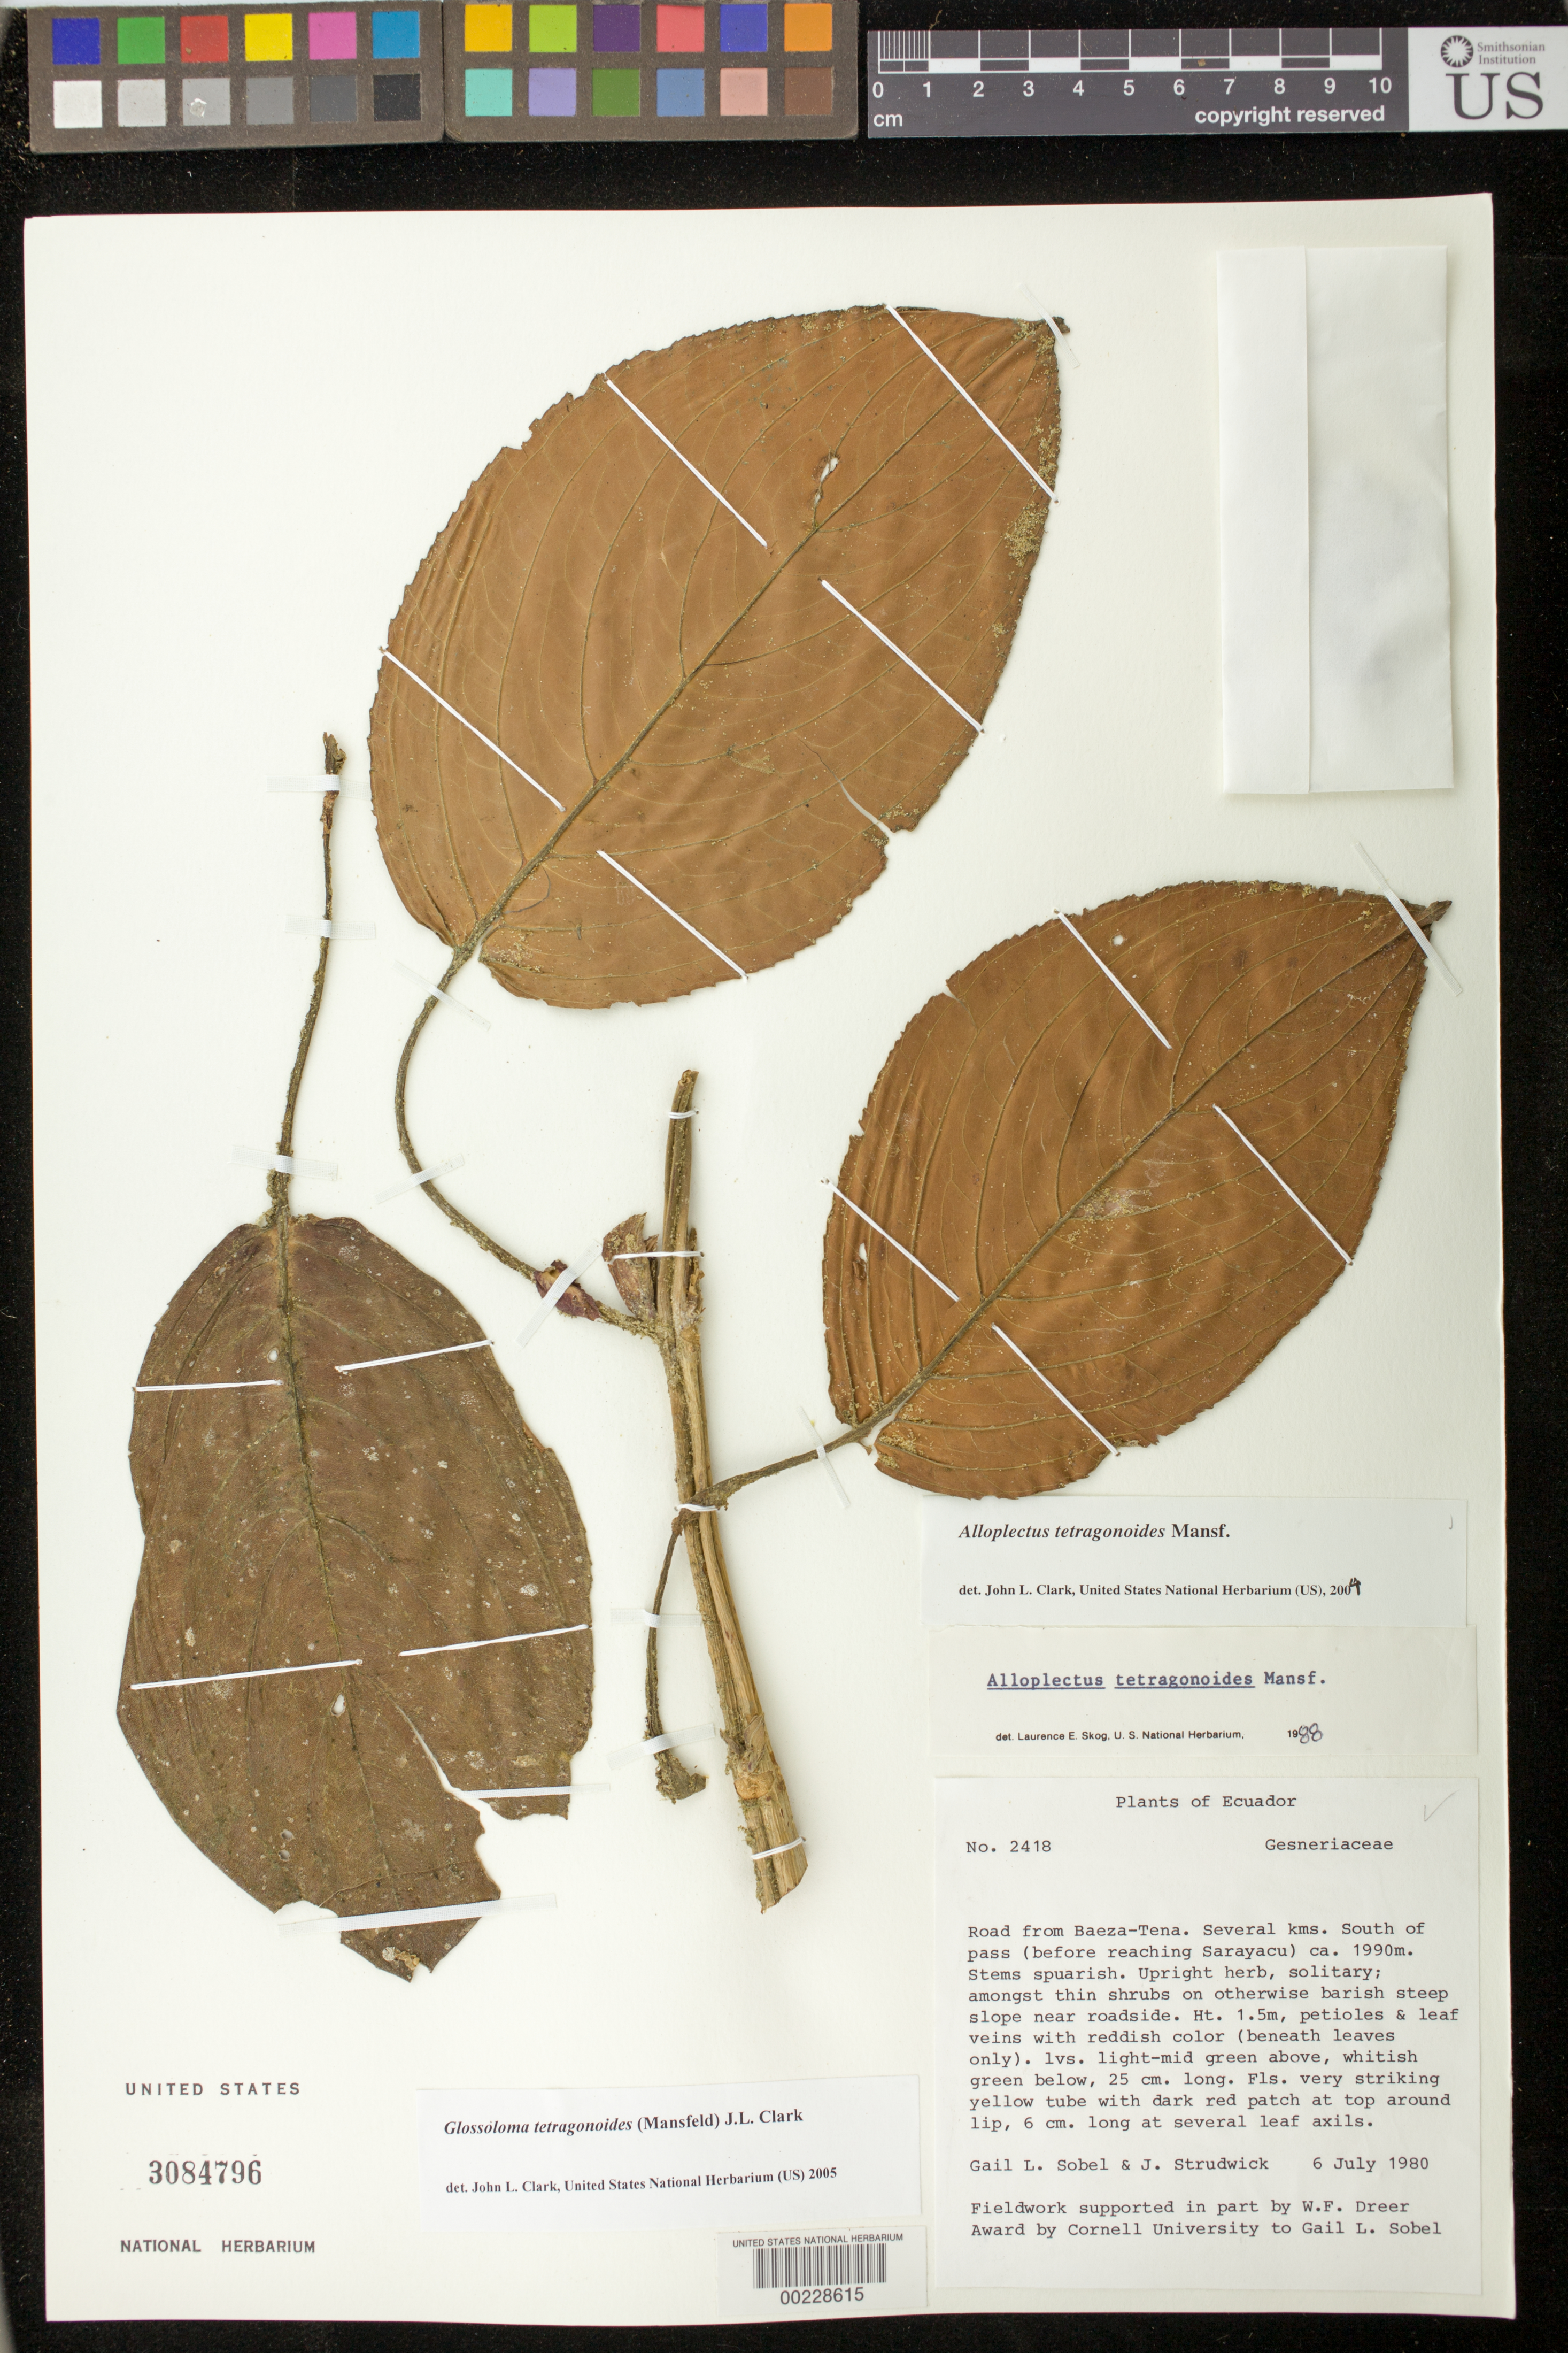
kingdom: Plantae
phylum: Tracheophyta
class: Magnoliopsida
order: Lamiales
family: Gesneriaceae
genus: Glossoloma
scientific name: Glossoloma tetragonoides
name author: (Mansf.) J.L. Clark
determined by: Skog, Laurence E.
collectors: G. L. Sobel & J. J. Strudwick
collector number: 2418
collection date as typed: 06 Jul 1980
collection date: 1980-07-06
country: Ecuador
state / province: Napo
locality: Road from Baeza - Tena, several km south of pass (before reaching Sarayacu)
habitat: Amongst thin shrubs on otherwise barish steep slope near roadside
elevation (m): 1990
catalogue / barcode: US 3084796